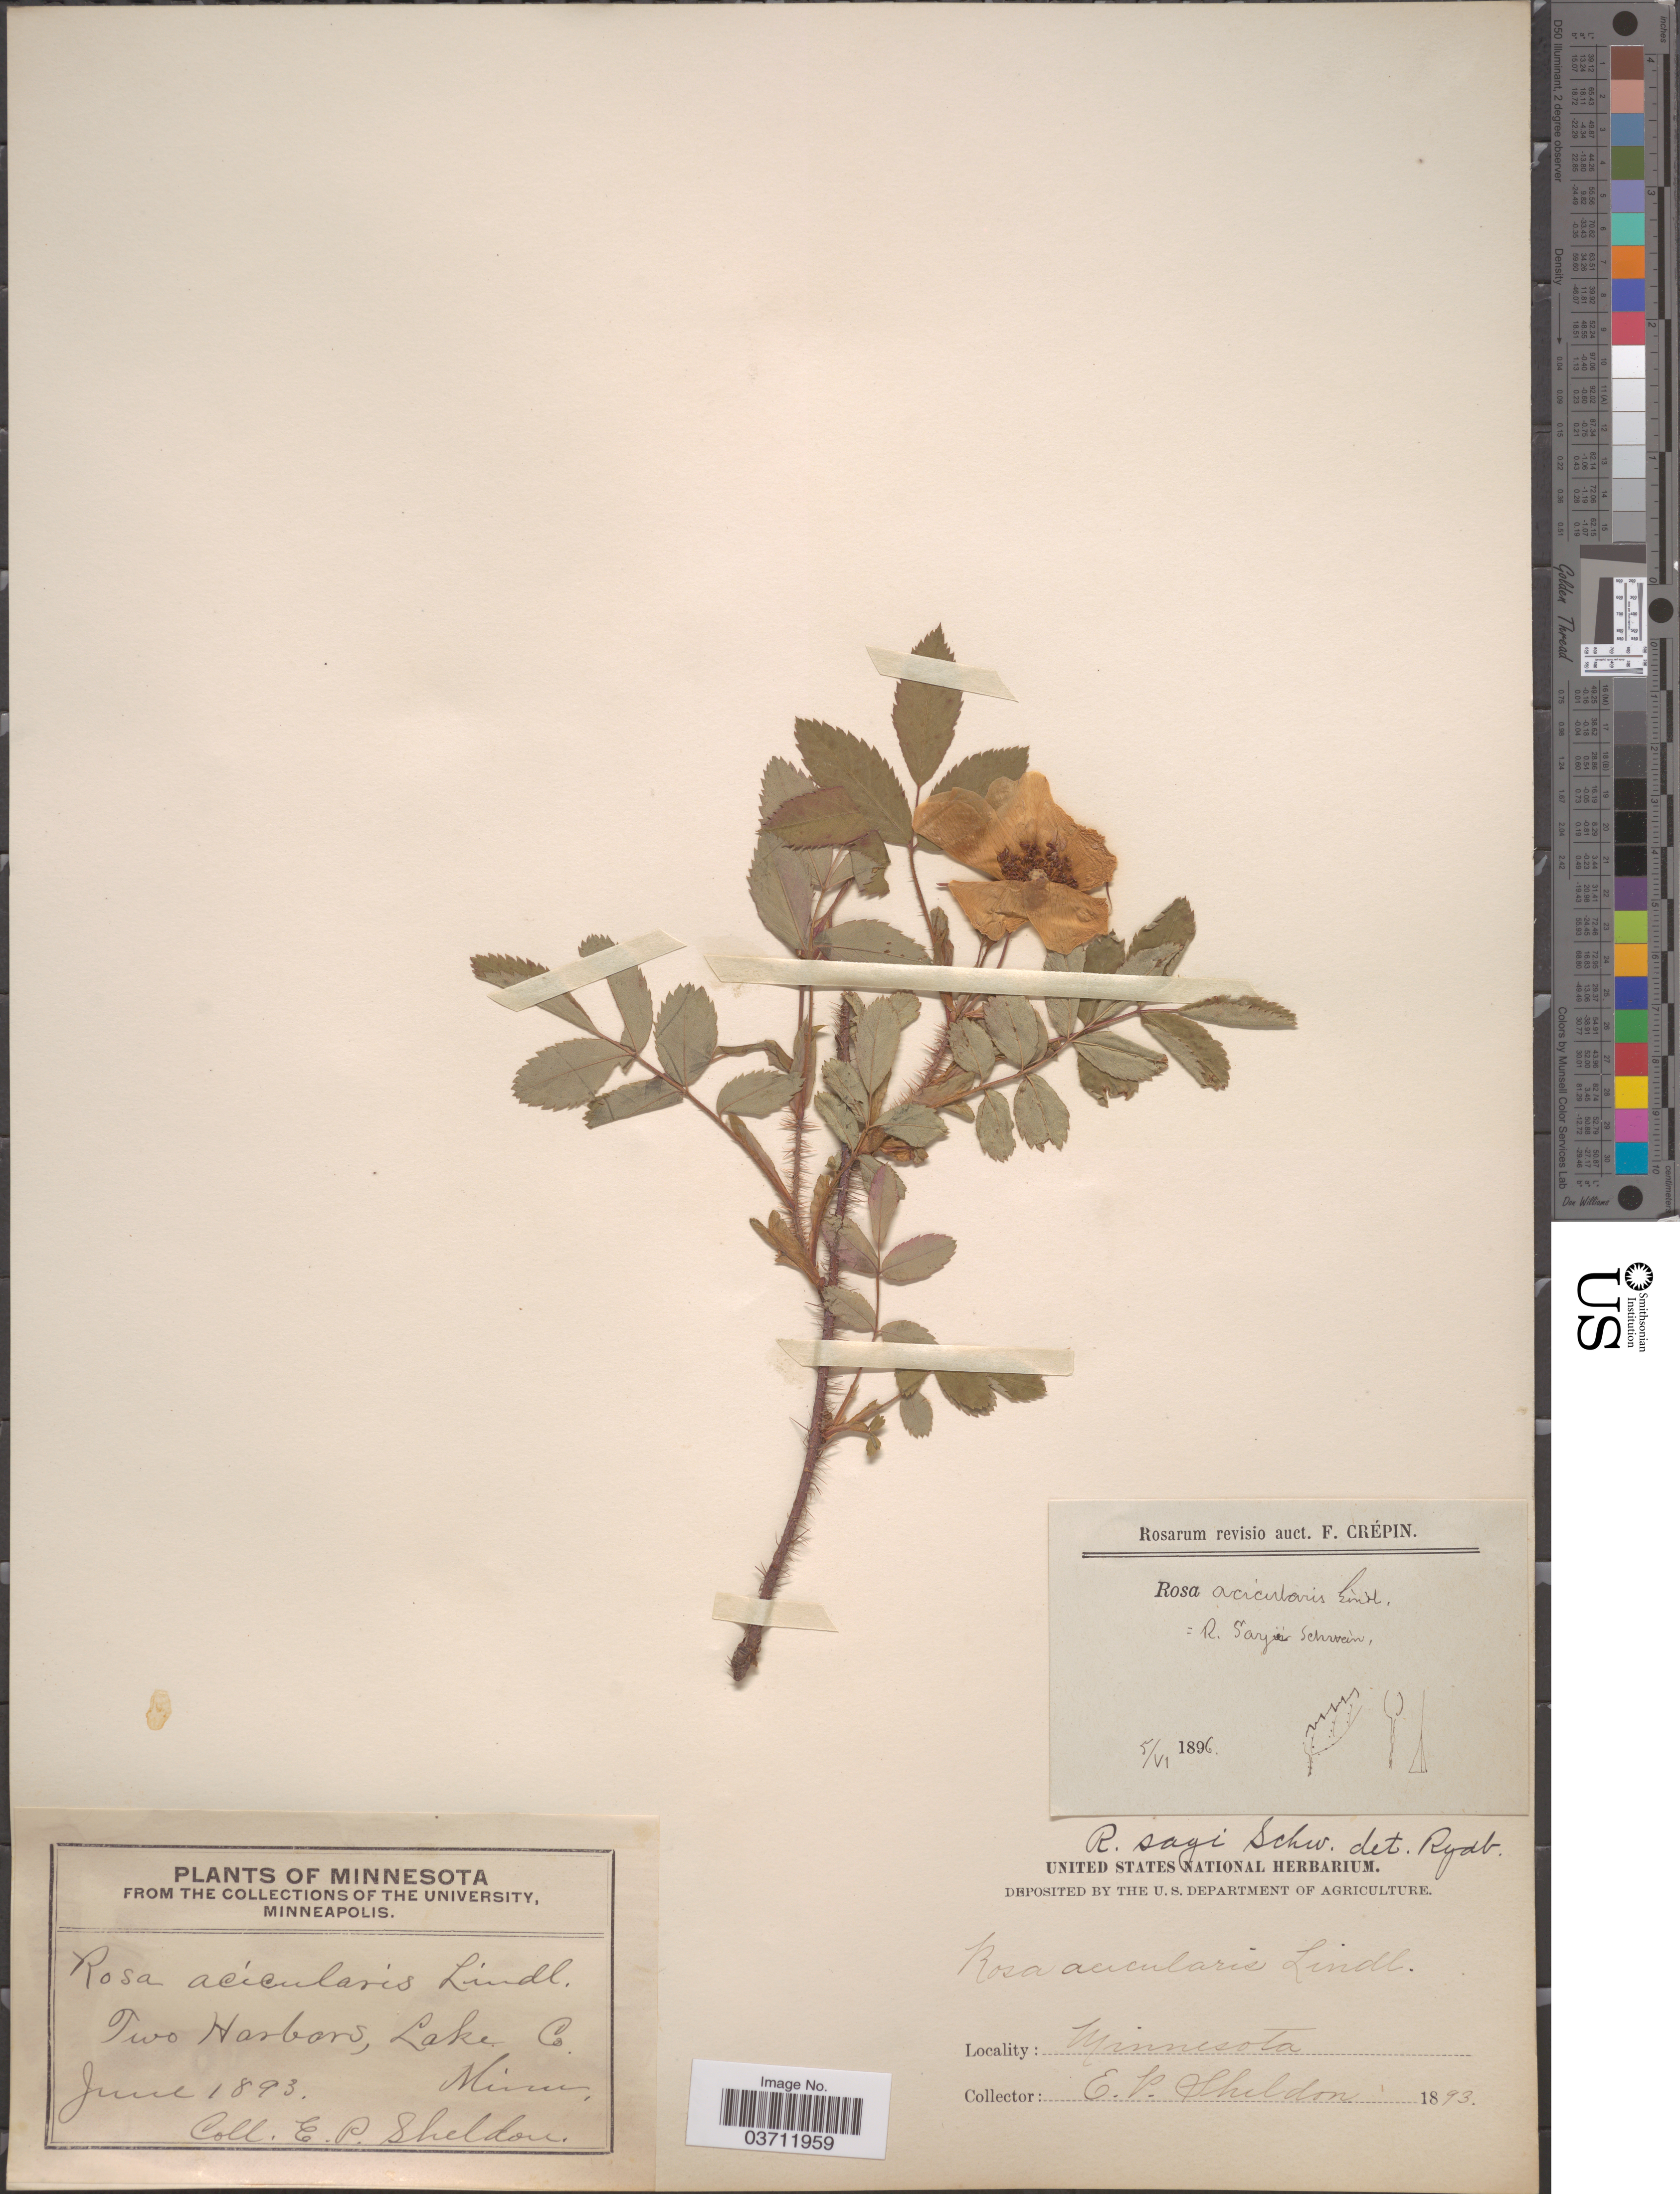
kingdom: Plantae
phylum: Tracheophyta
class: Magnoliopsida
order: Rosales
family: Rosaceae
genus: Rosa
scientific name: Rosa sayi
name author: Schwein.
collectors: E. P. Sheldon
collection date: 1893-06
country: United States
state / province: Minnesota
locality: Two Harbors, Lake Co.